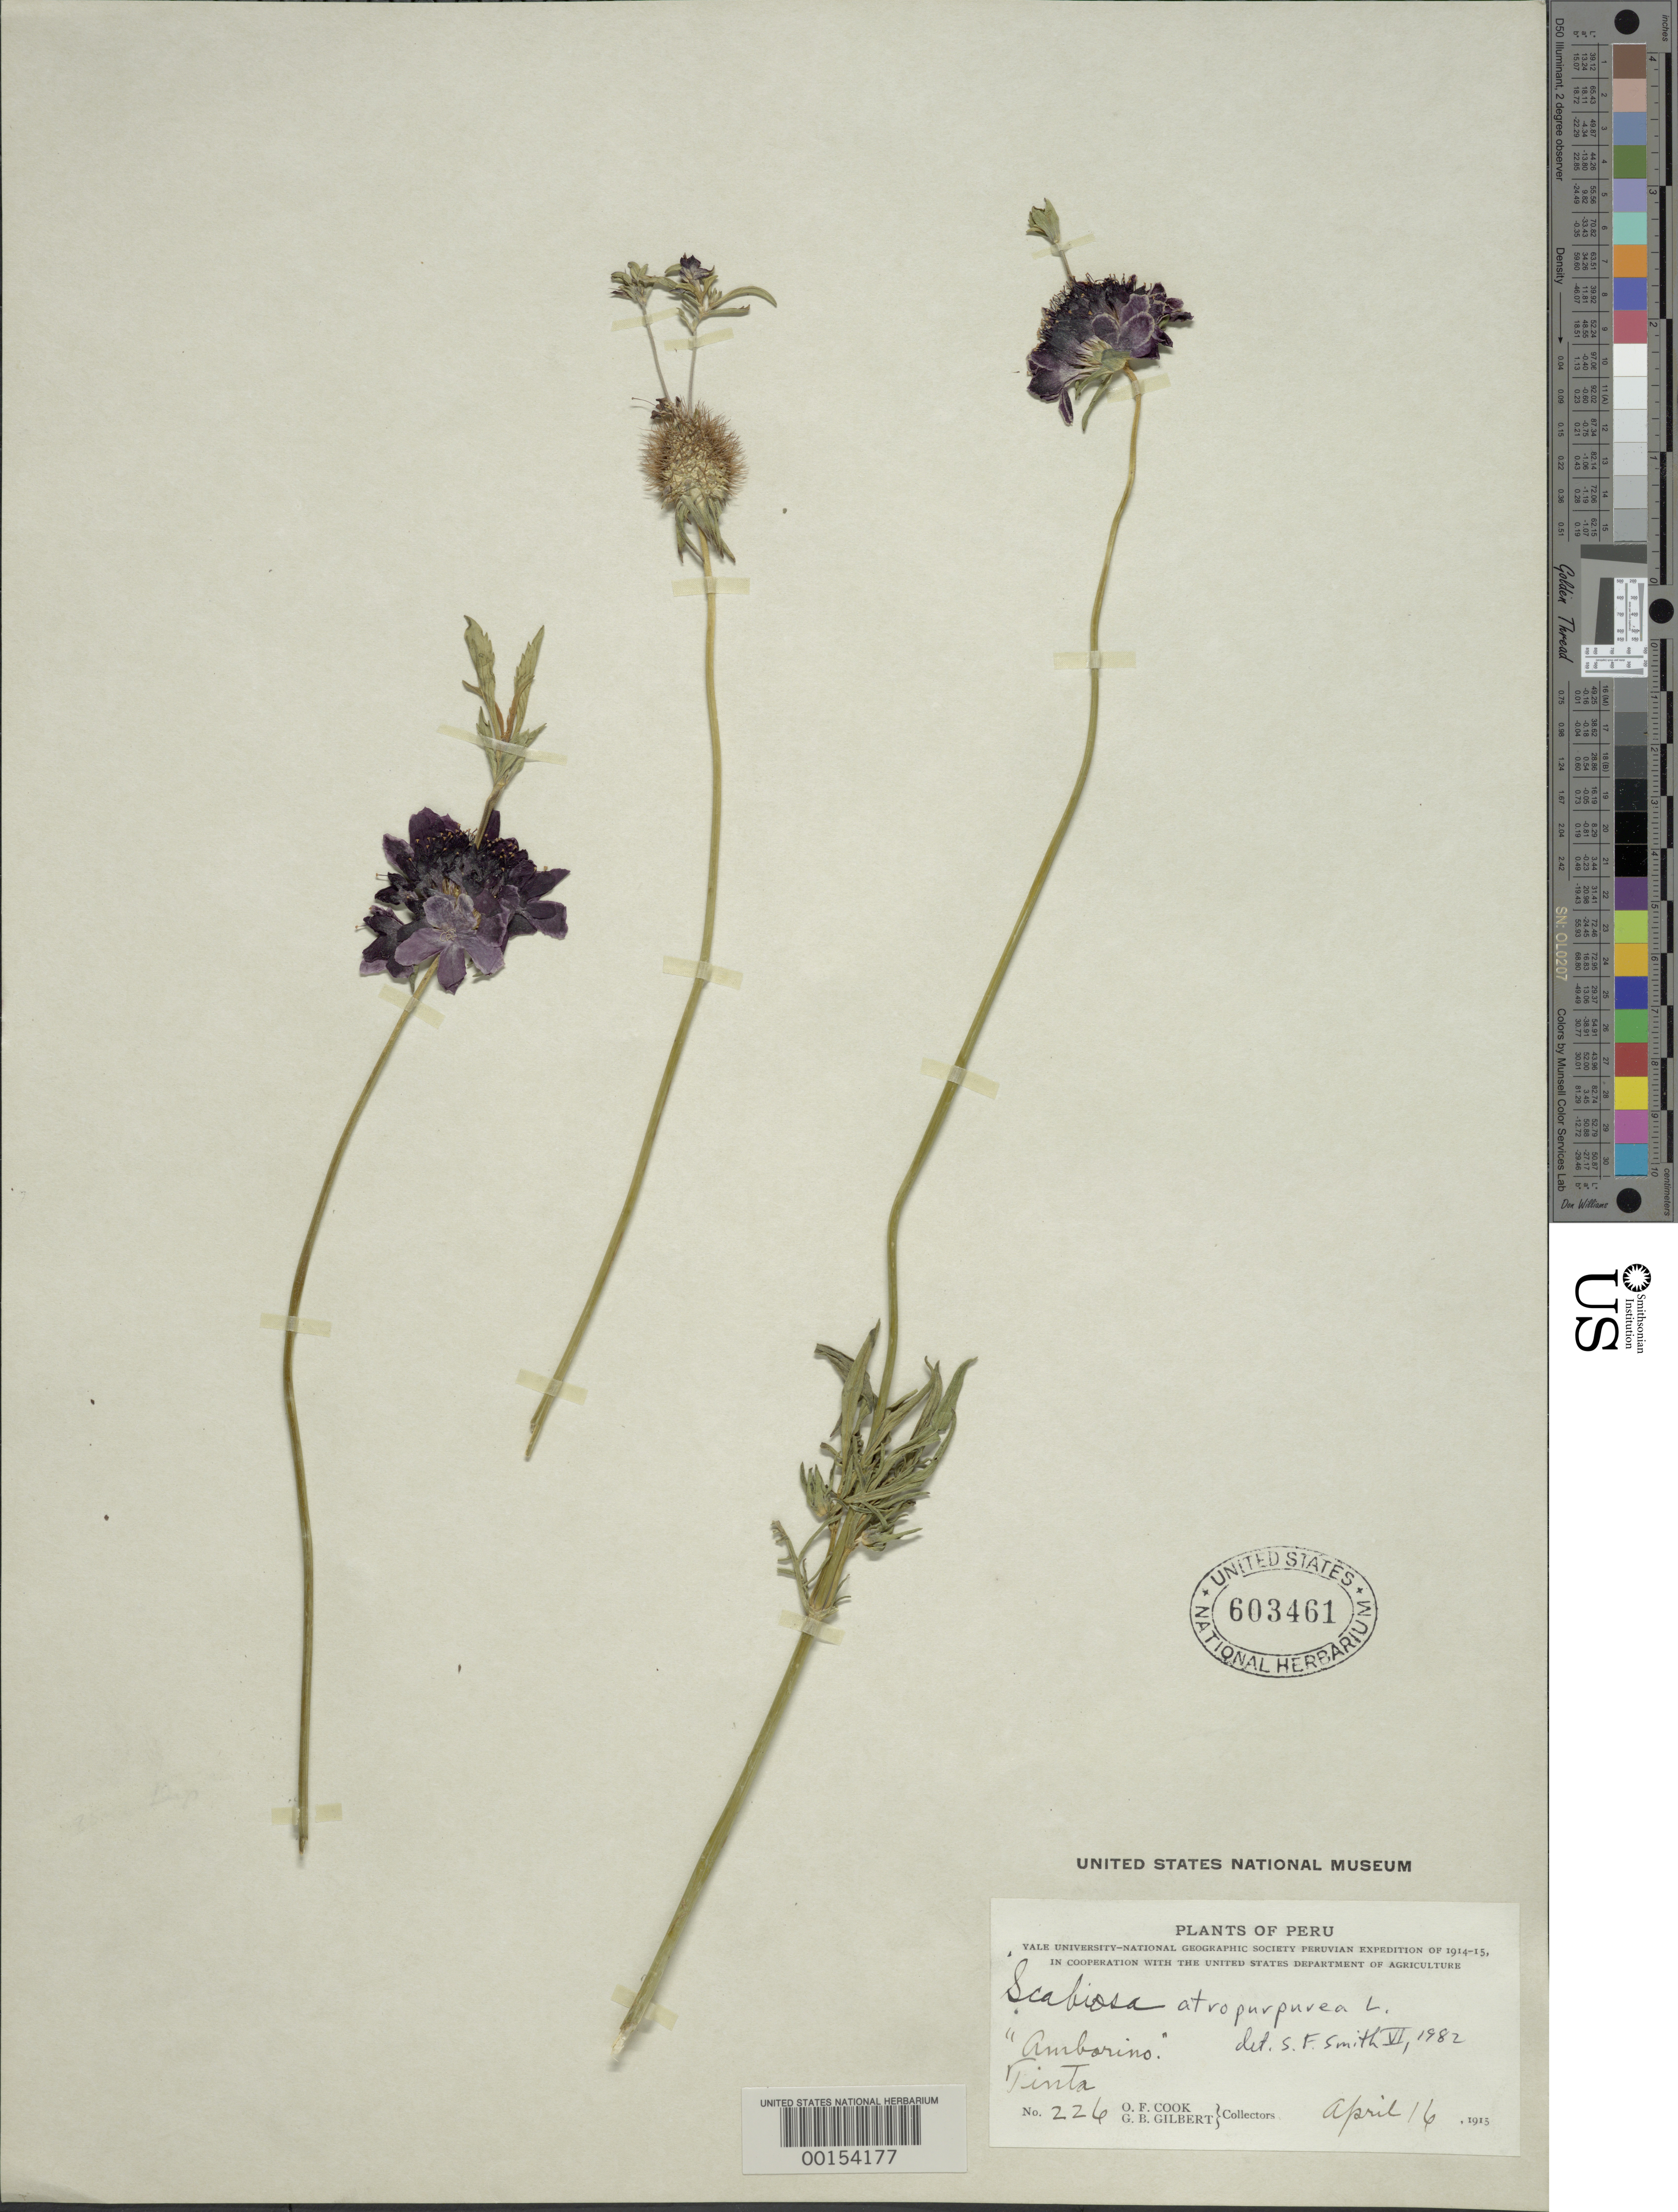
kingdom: Plantae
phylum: Tracheophyta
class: Magnoliopsida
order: Dipsacales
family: Caprifoliaceae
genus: Scabiosa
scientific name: Scabiosa atropurpurea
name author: L.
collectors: O. F. Cook & G. B. Gilbert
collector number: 226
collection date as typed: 16 Apr 1915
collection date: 1915-04-16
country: Peru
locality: Tinta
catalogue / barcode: US 603461